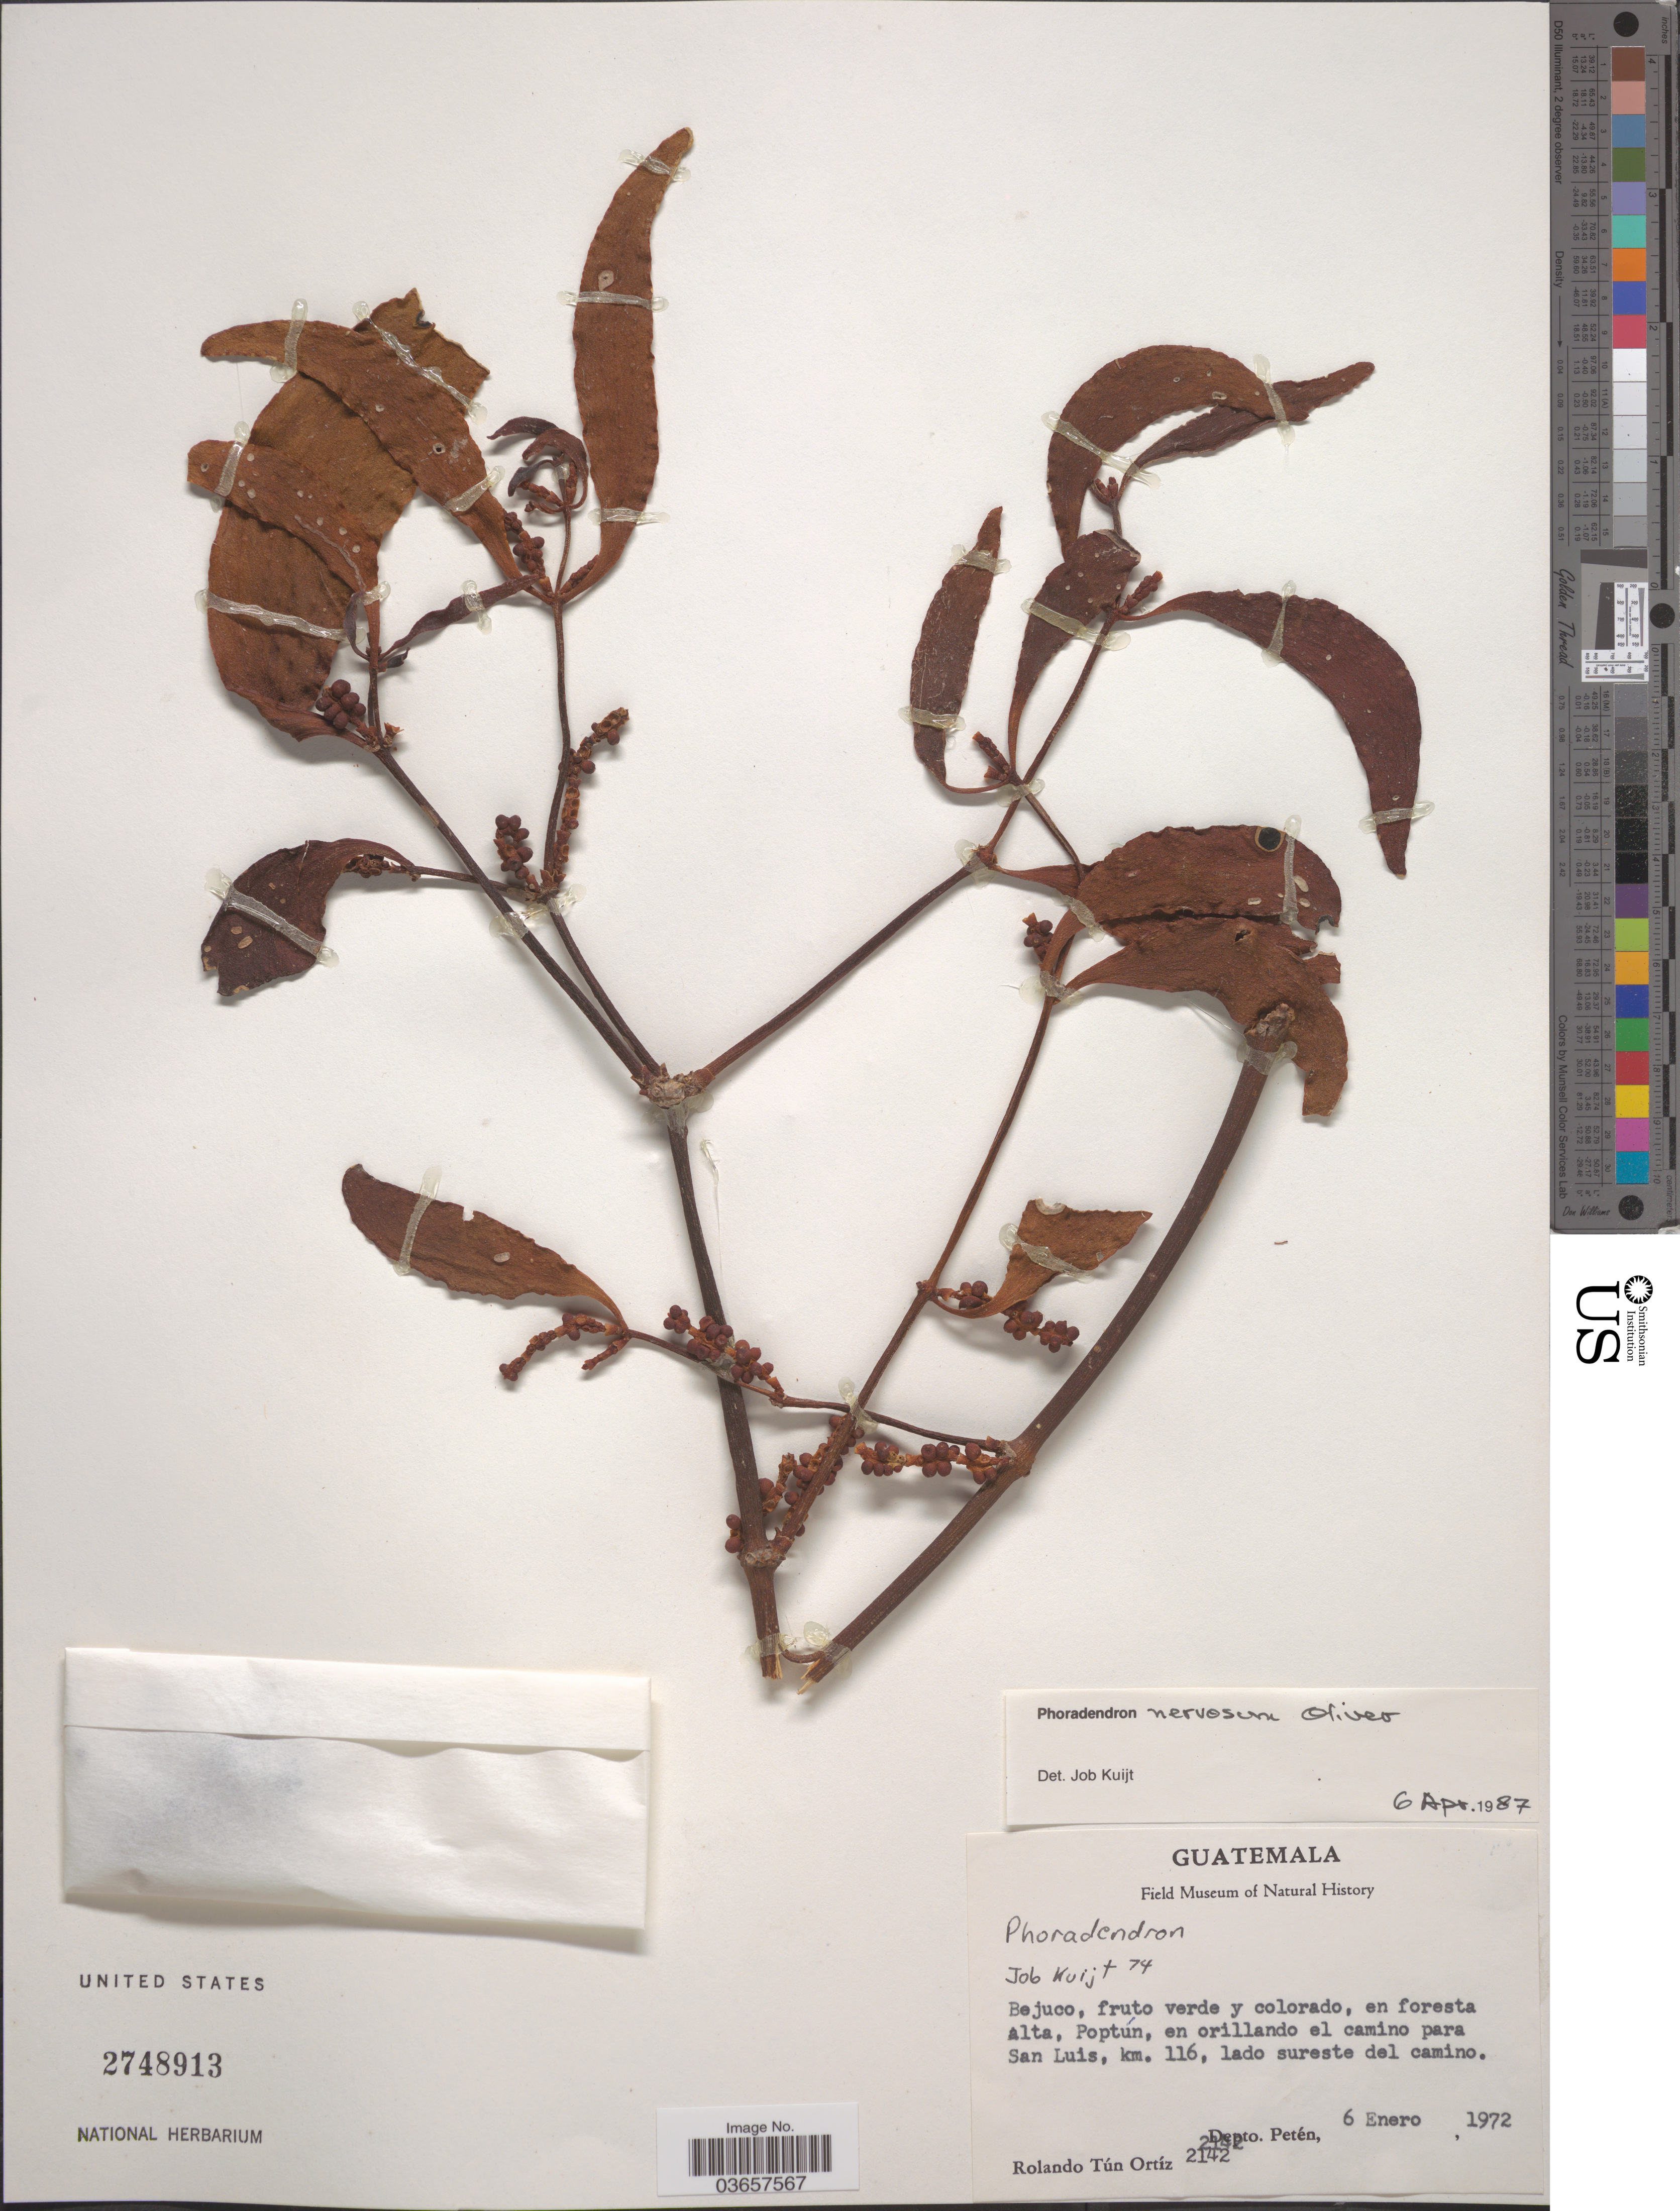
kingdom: Plantae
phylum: Tracheophyta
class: Magnoliopsida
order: Santalales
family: Viscaceae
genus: Phoradendron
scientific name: Phoradendron nervosum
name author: Oliv.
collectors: R. T. Ortíz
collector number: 2142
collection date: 1972-01-06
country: Guatemala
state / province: El Petén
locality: En foresta Alta, Poptún, en orillando el camino para San Luis, km. 116, lado sureste del camino. Depto. Petén.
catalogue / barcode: US 2748913